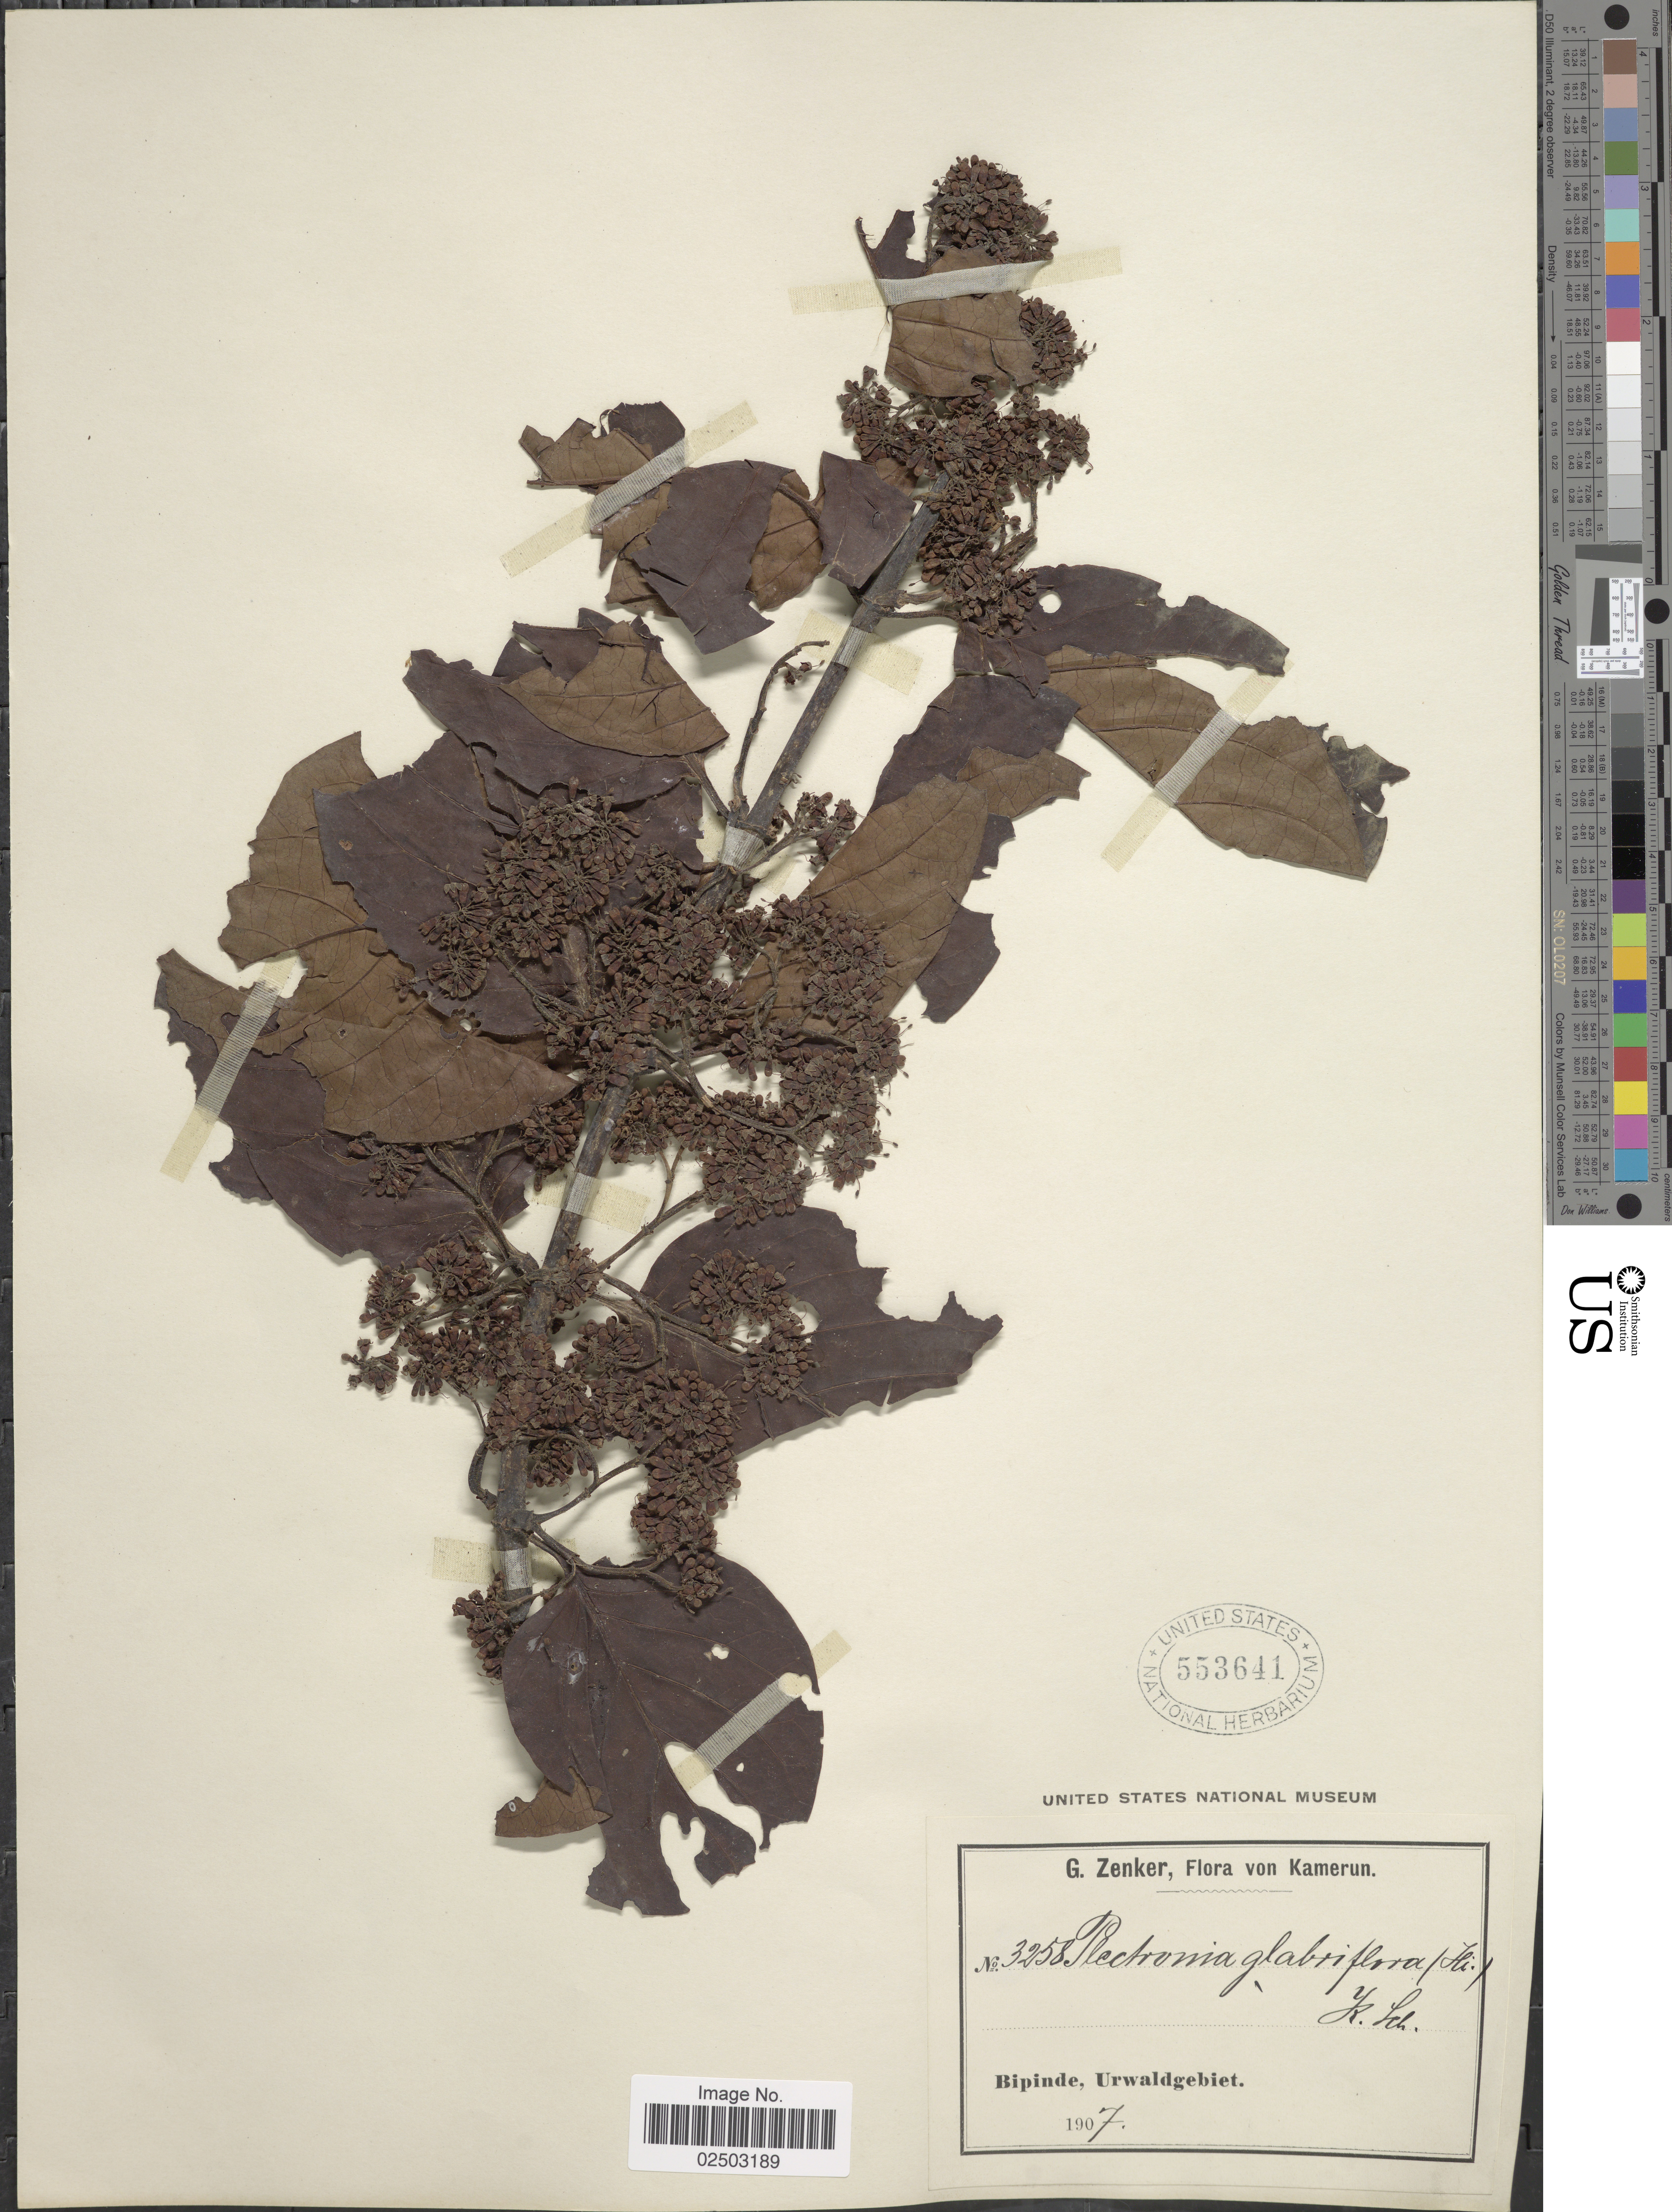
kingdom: Plantae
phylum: Tracheophyta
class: Magnoliopsida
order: Gentianales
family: Rubiaceae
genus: Canthium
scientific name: Canthium glabriflorum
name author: Hiern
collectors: G. A. Zenker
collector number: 3258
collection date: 1907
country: Cameroon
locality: Kamerun, Bipinde, Urwaldgebiet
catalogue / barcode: US 553641